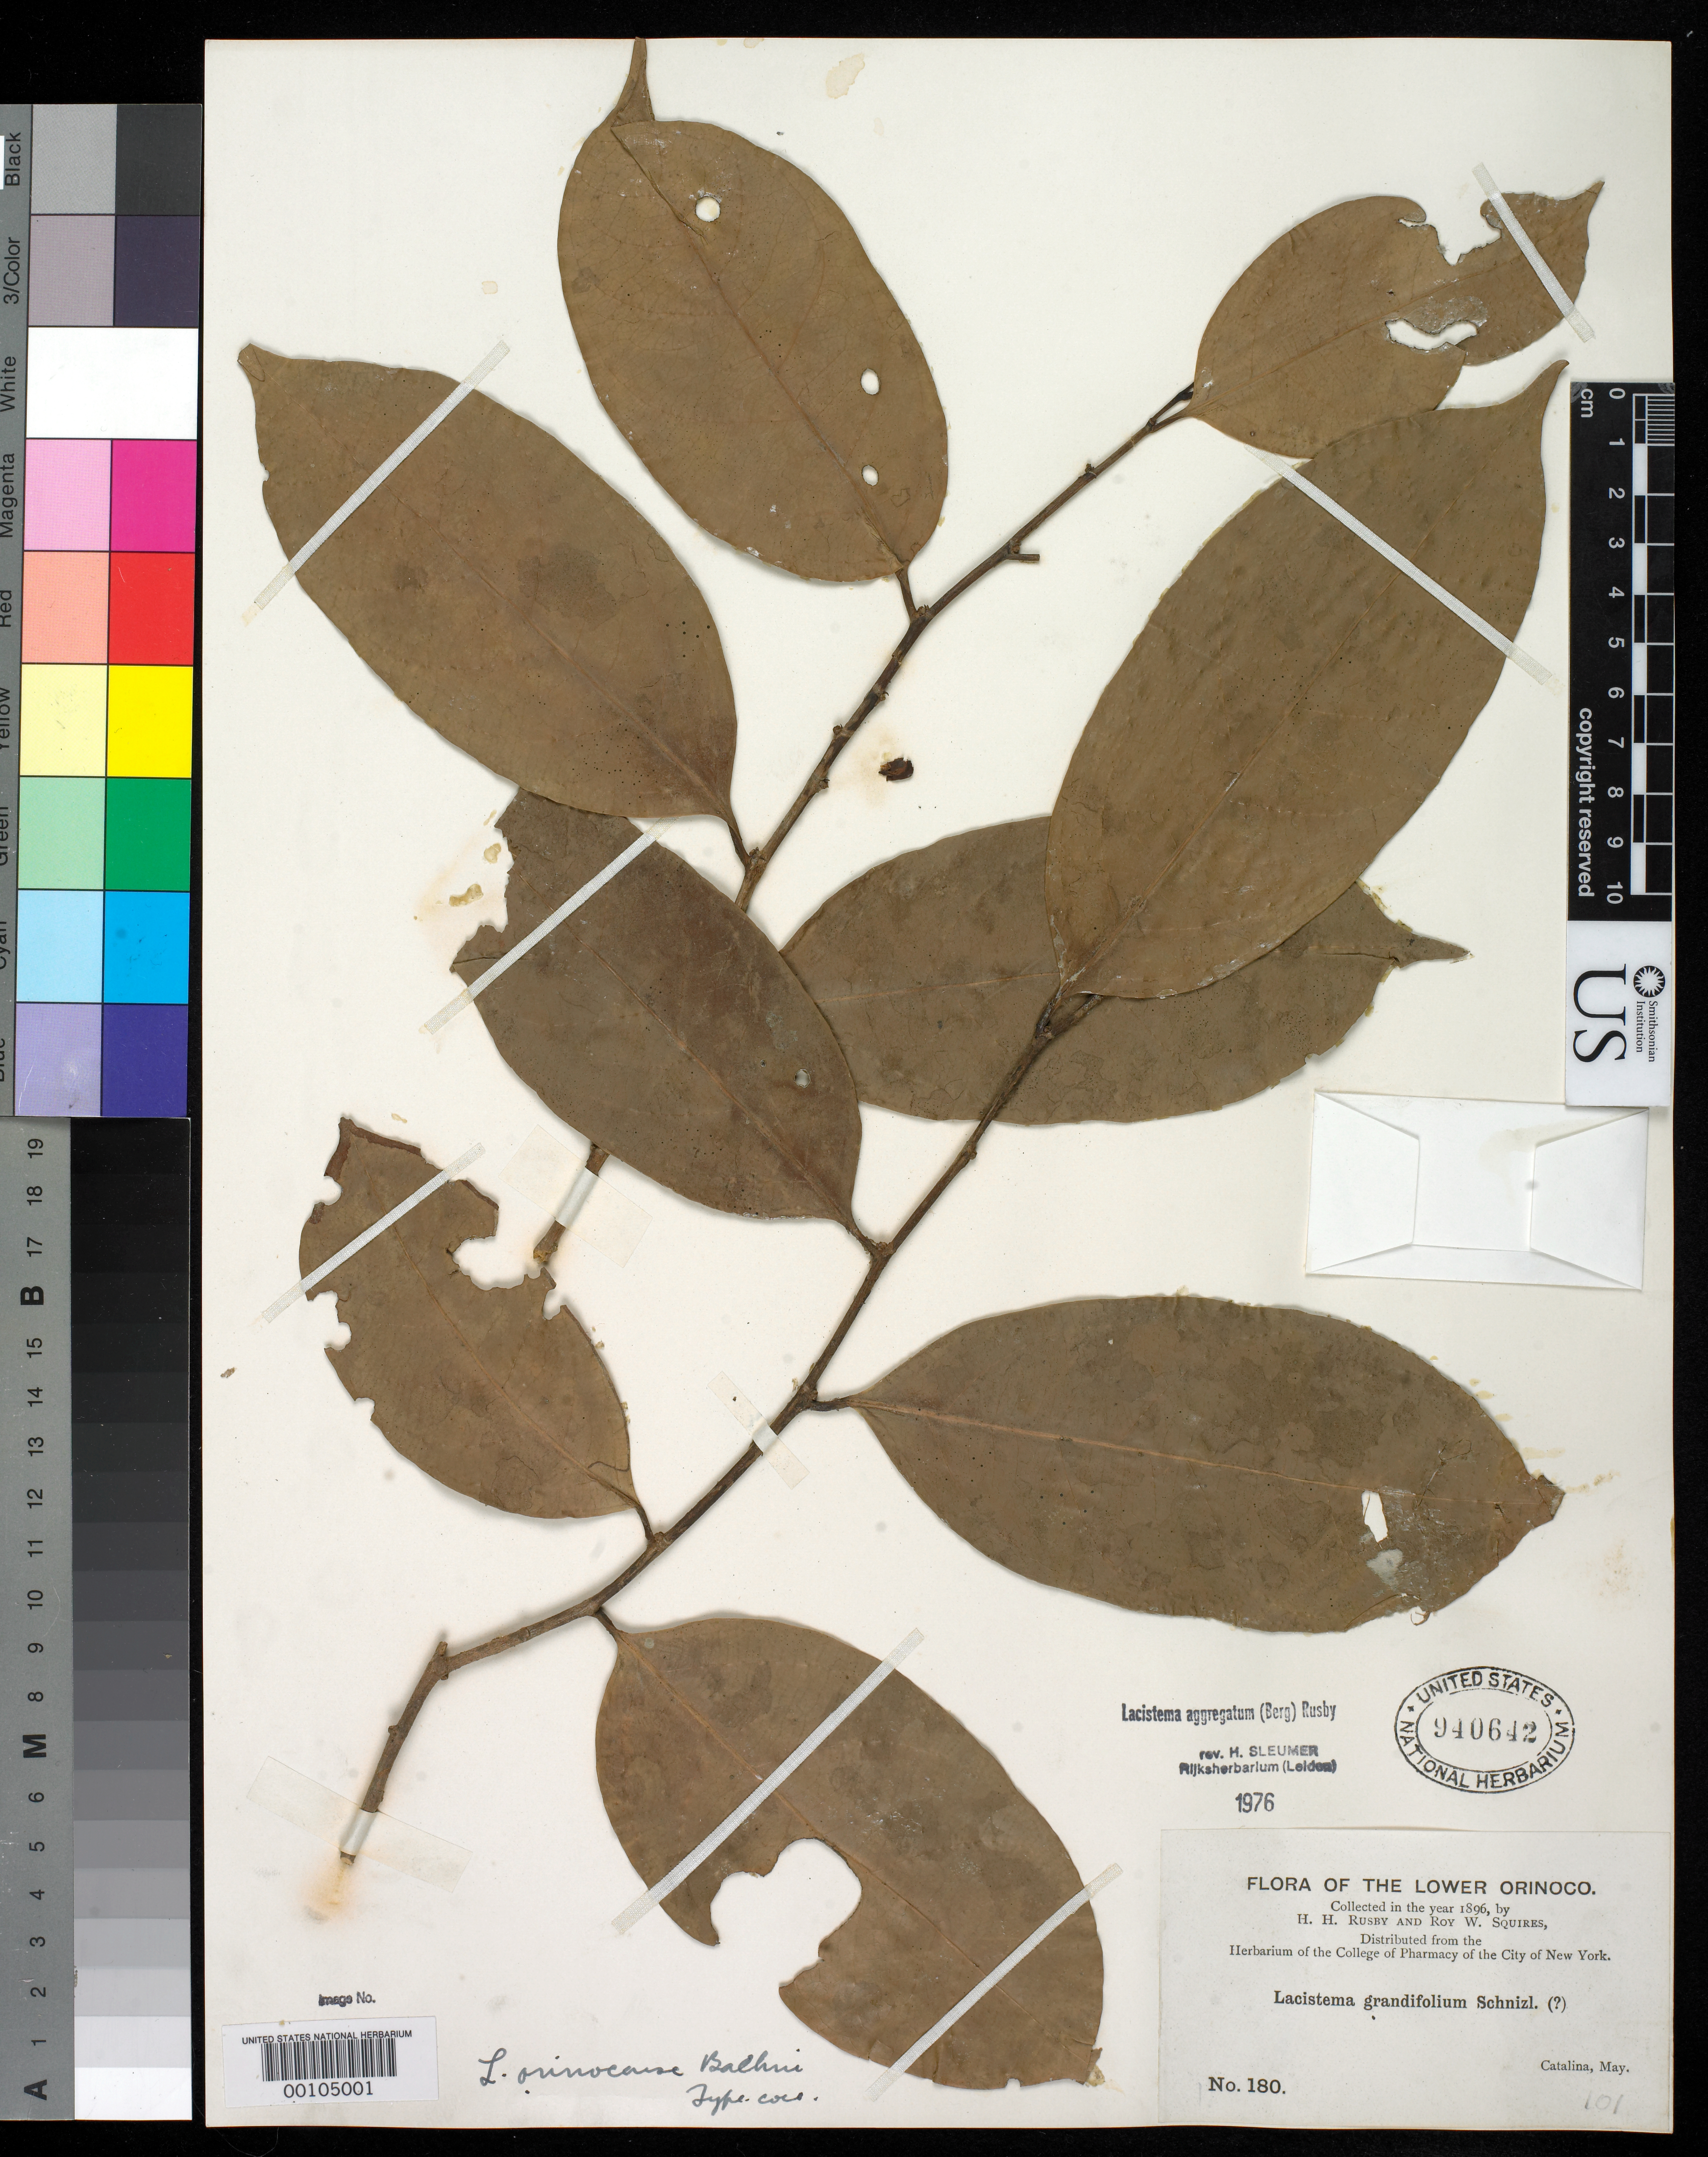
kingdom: Plantae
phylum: Tracheophyta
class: Magnoliopsida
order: Malpighiales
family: Lacistemataceae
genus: Lacistema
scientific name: Lacistema orinocense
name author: Baehni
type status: Isotype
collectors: H. H. Rusby & R. Squires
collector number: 180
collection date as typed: May 1896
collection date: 1896-05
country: Venezuela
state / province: Delta Amacuro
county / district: Tucupita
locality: Lower Orinoco, Santa Catalina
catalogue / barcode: US 940642